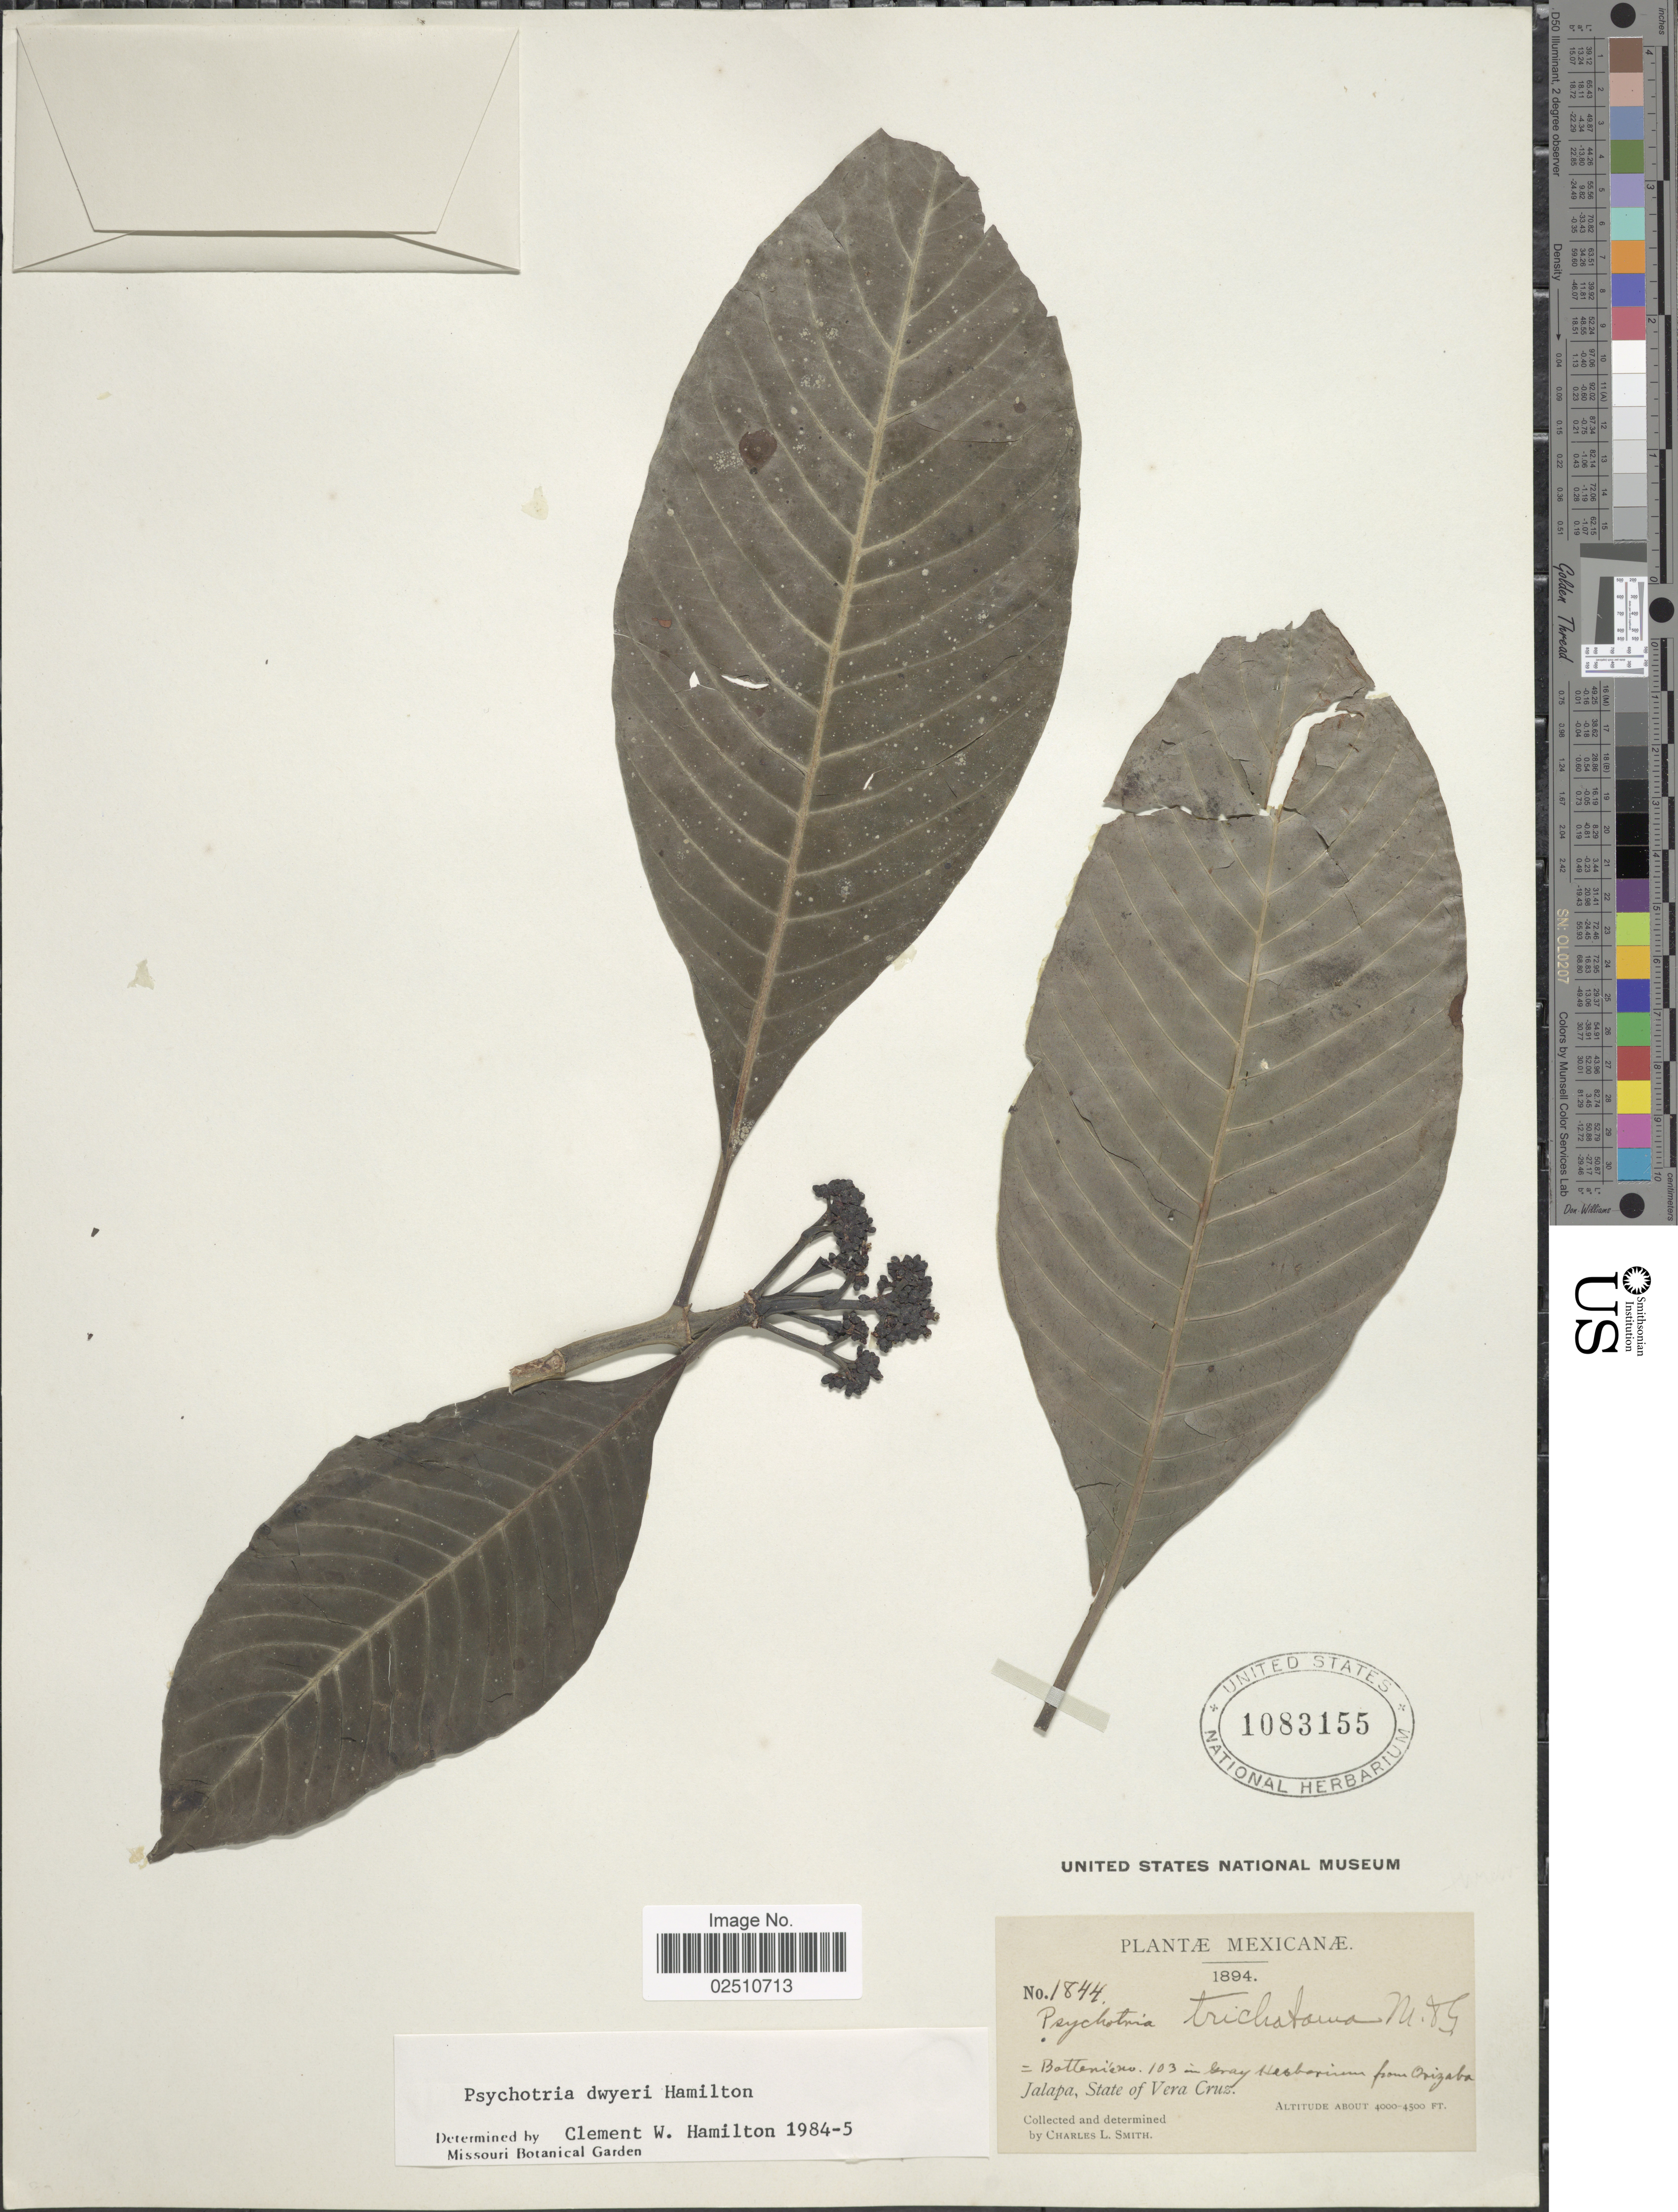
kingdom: Plantae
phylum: Tracheophyta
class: Magnoliopsida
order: Gentianales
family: Rubiaceae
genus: Psychotria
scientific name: Psychotria dwyeri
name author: C.W. Ham.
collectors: C. L. Smith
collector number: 1844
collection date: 1894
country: Mexico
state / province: Veracruz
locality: Jalapa, State of Vera Cruz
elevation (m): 1219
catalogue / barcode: US 1083155